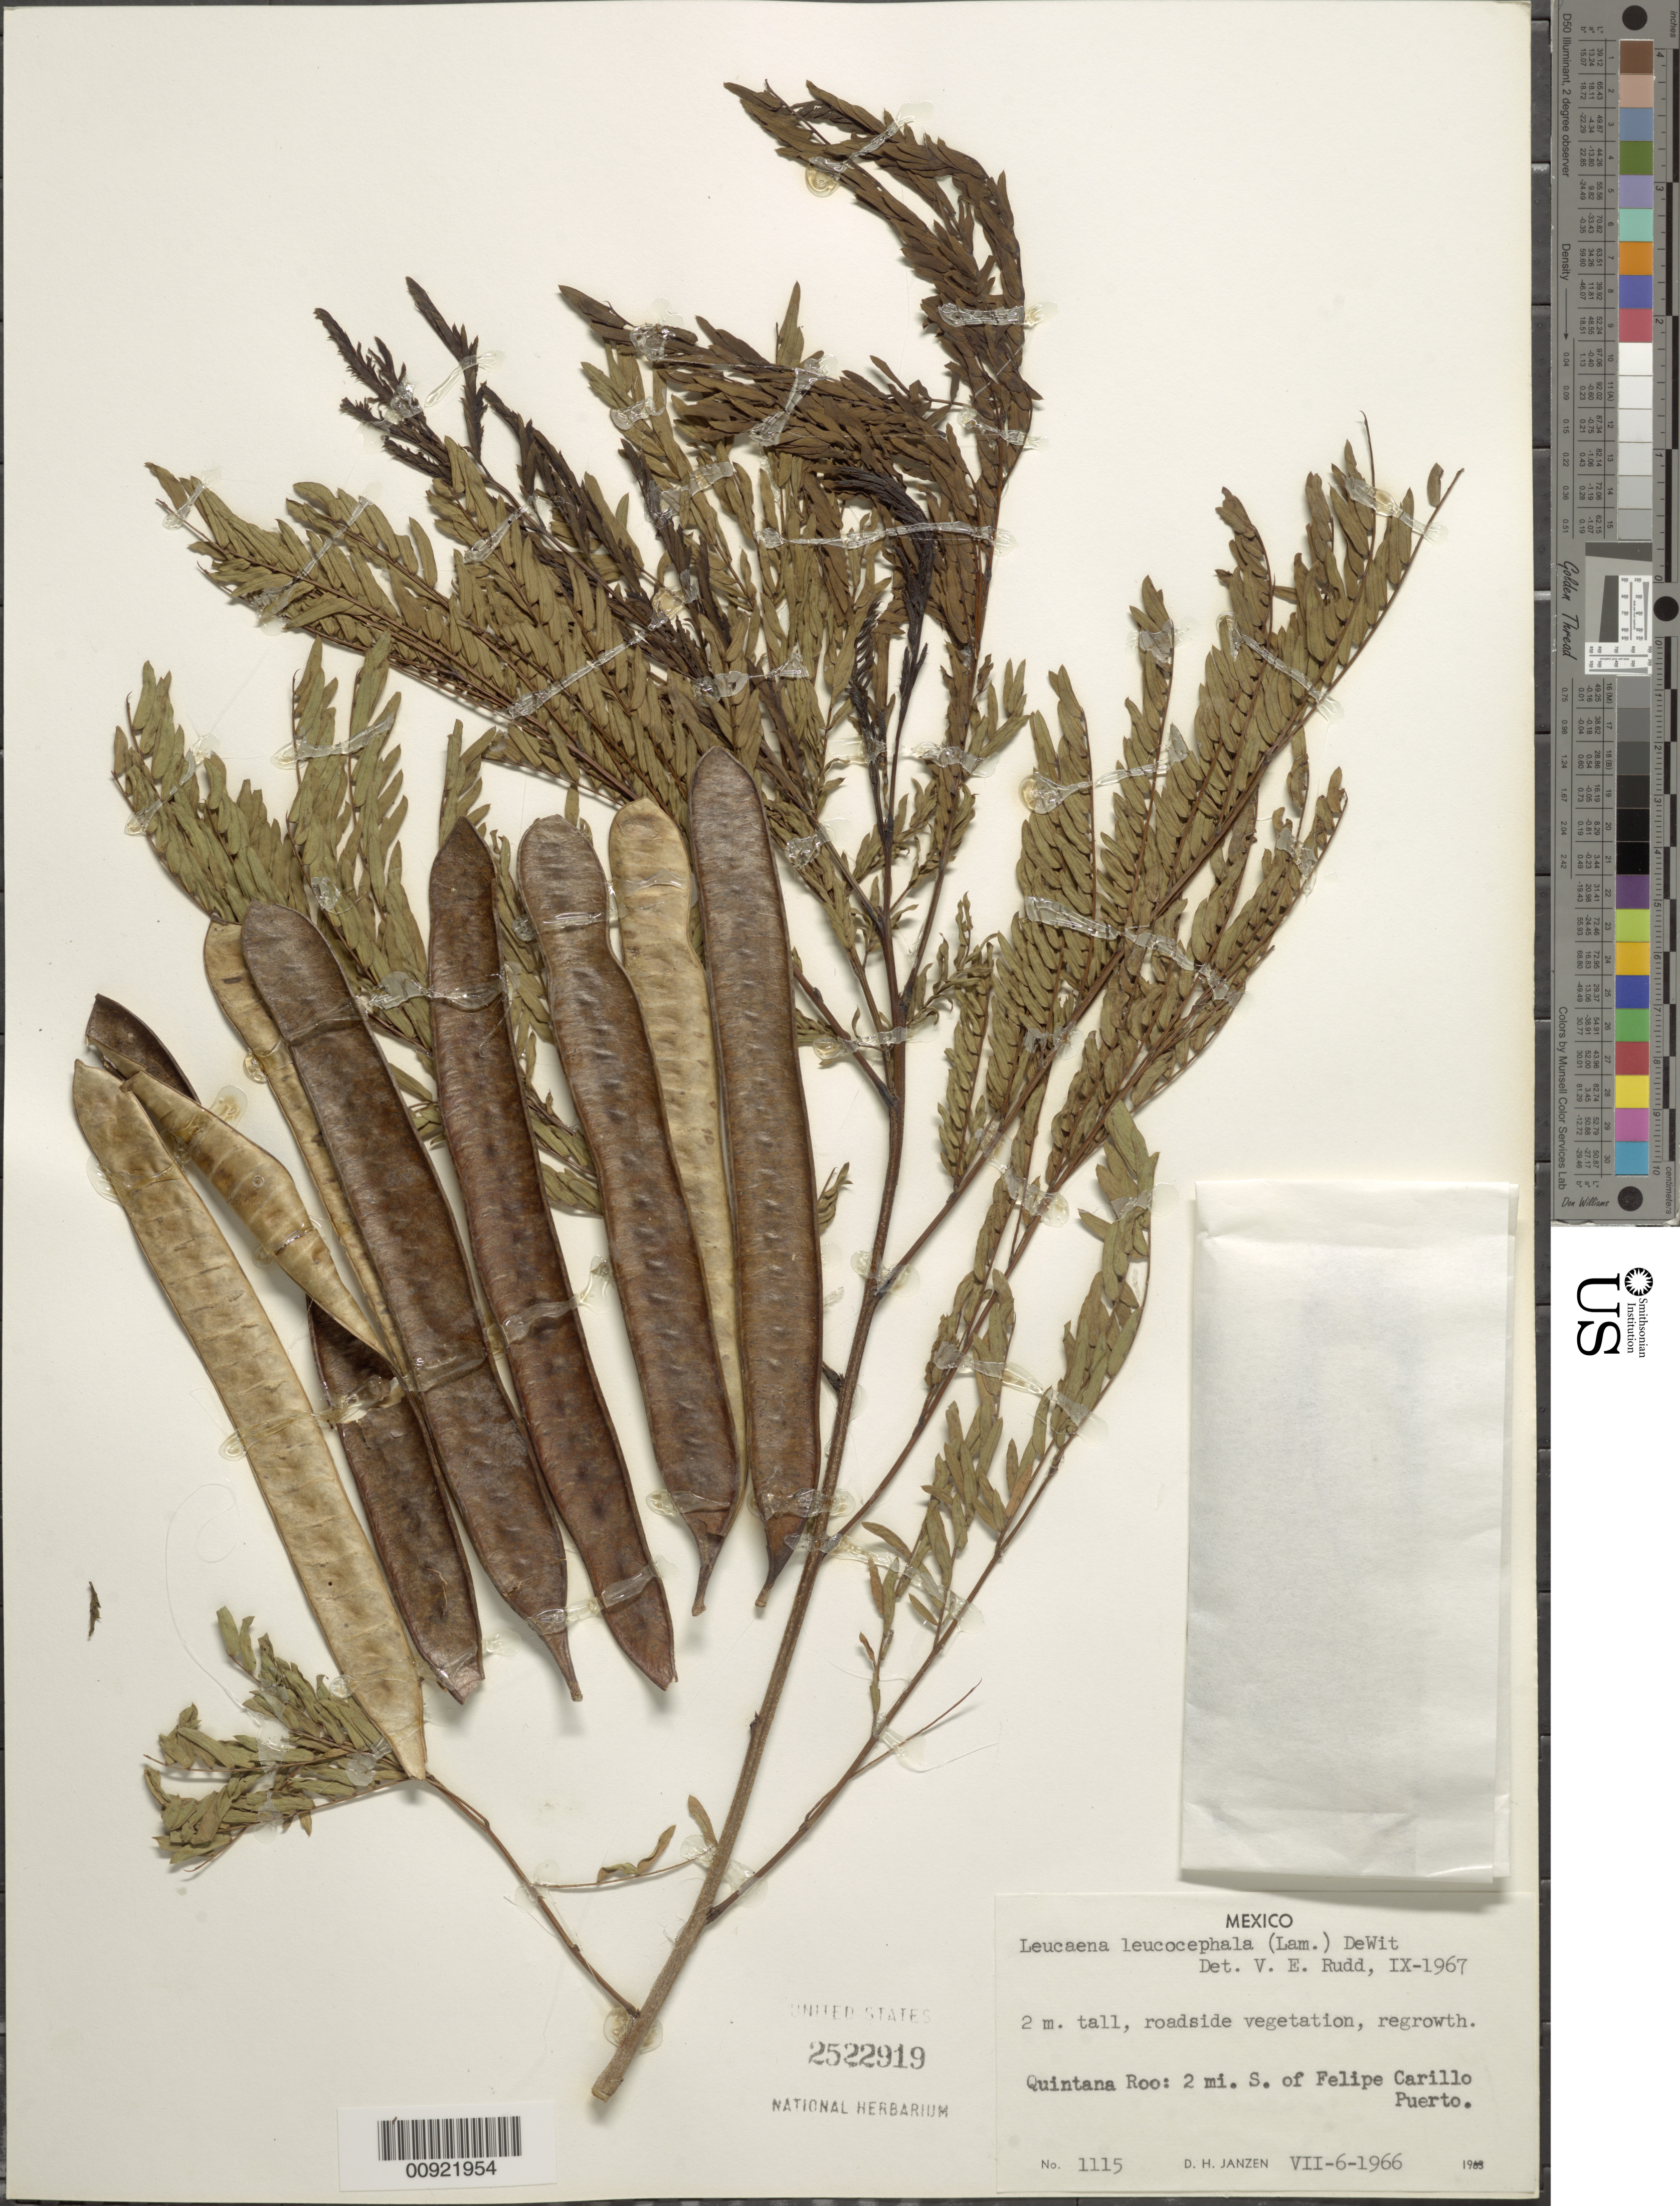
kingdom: Plantae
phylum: Tracheophyta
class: Magnoliopsida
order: Fabales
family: Fabaceae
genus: Leucaena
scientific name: Leucaena leucocephala subsp. leucocephala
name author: (Lam.) de Wit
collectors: D. Janzen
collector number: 1115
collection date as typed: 06 Jul 1966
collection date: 1966-07-06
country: Mexico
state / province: Quintana Roo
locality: Quintana Roo: 2 mi. S of Felipe Carrillo Puerto.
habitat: Roadside vegetation, regrowth.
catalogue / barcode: US 2522919